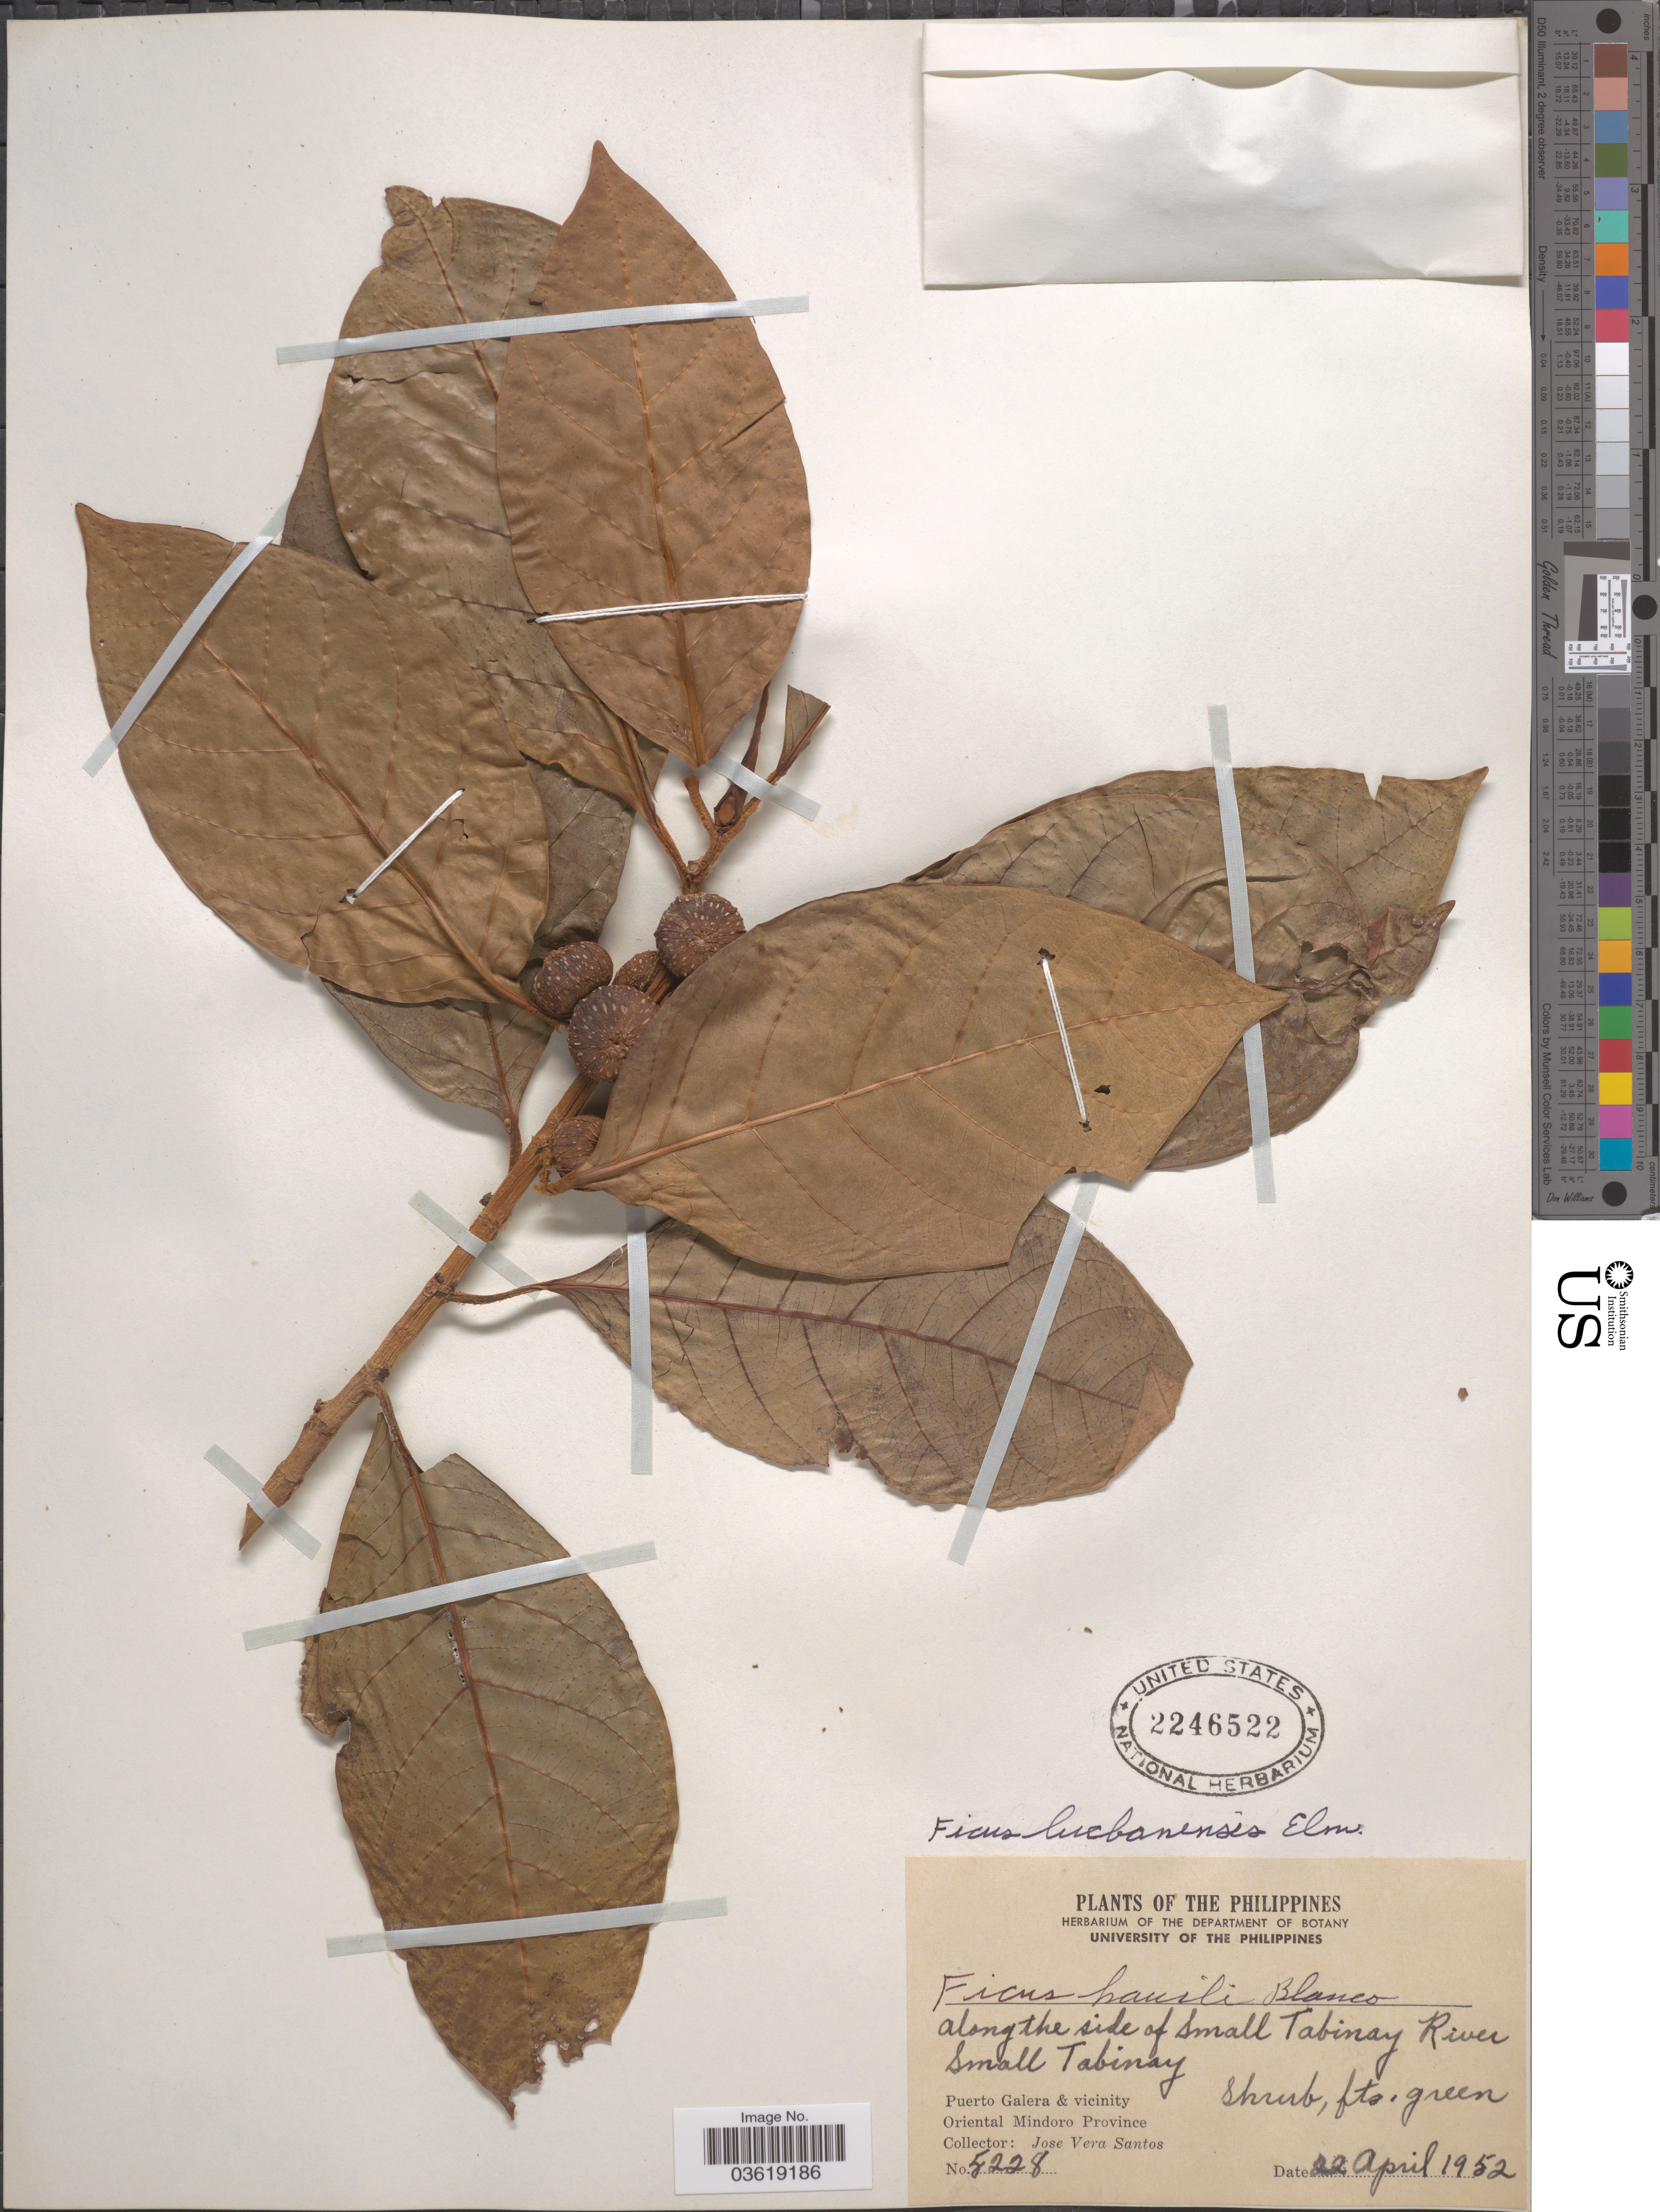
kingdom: Plantae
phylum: Tracheophyta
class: Magnoliopsida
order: Rosales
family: Moraceae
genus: Ficus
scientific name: Ficus lucbanensis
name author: Elmer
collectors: J. V. Santos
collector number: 5228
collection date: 1952-04-22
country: Philippines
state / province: Mimaropa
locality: Along the side of small Tabinay River. Small Tabinay. Puerto Galera & vicinity. Oriental Mindoro Province.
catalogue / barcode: US 2246522